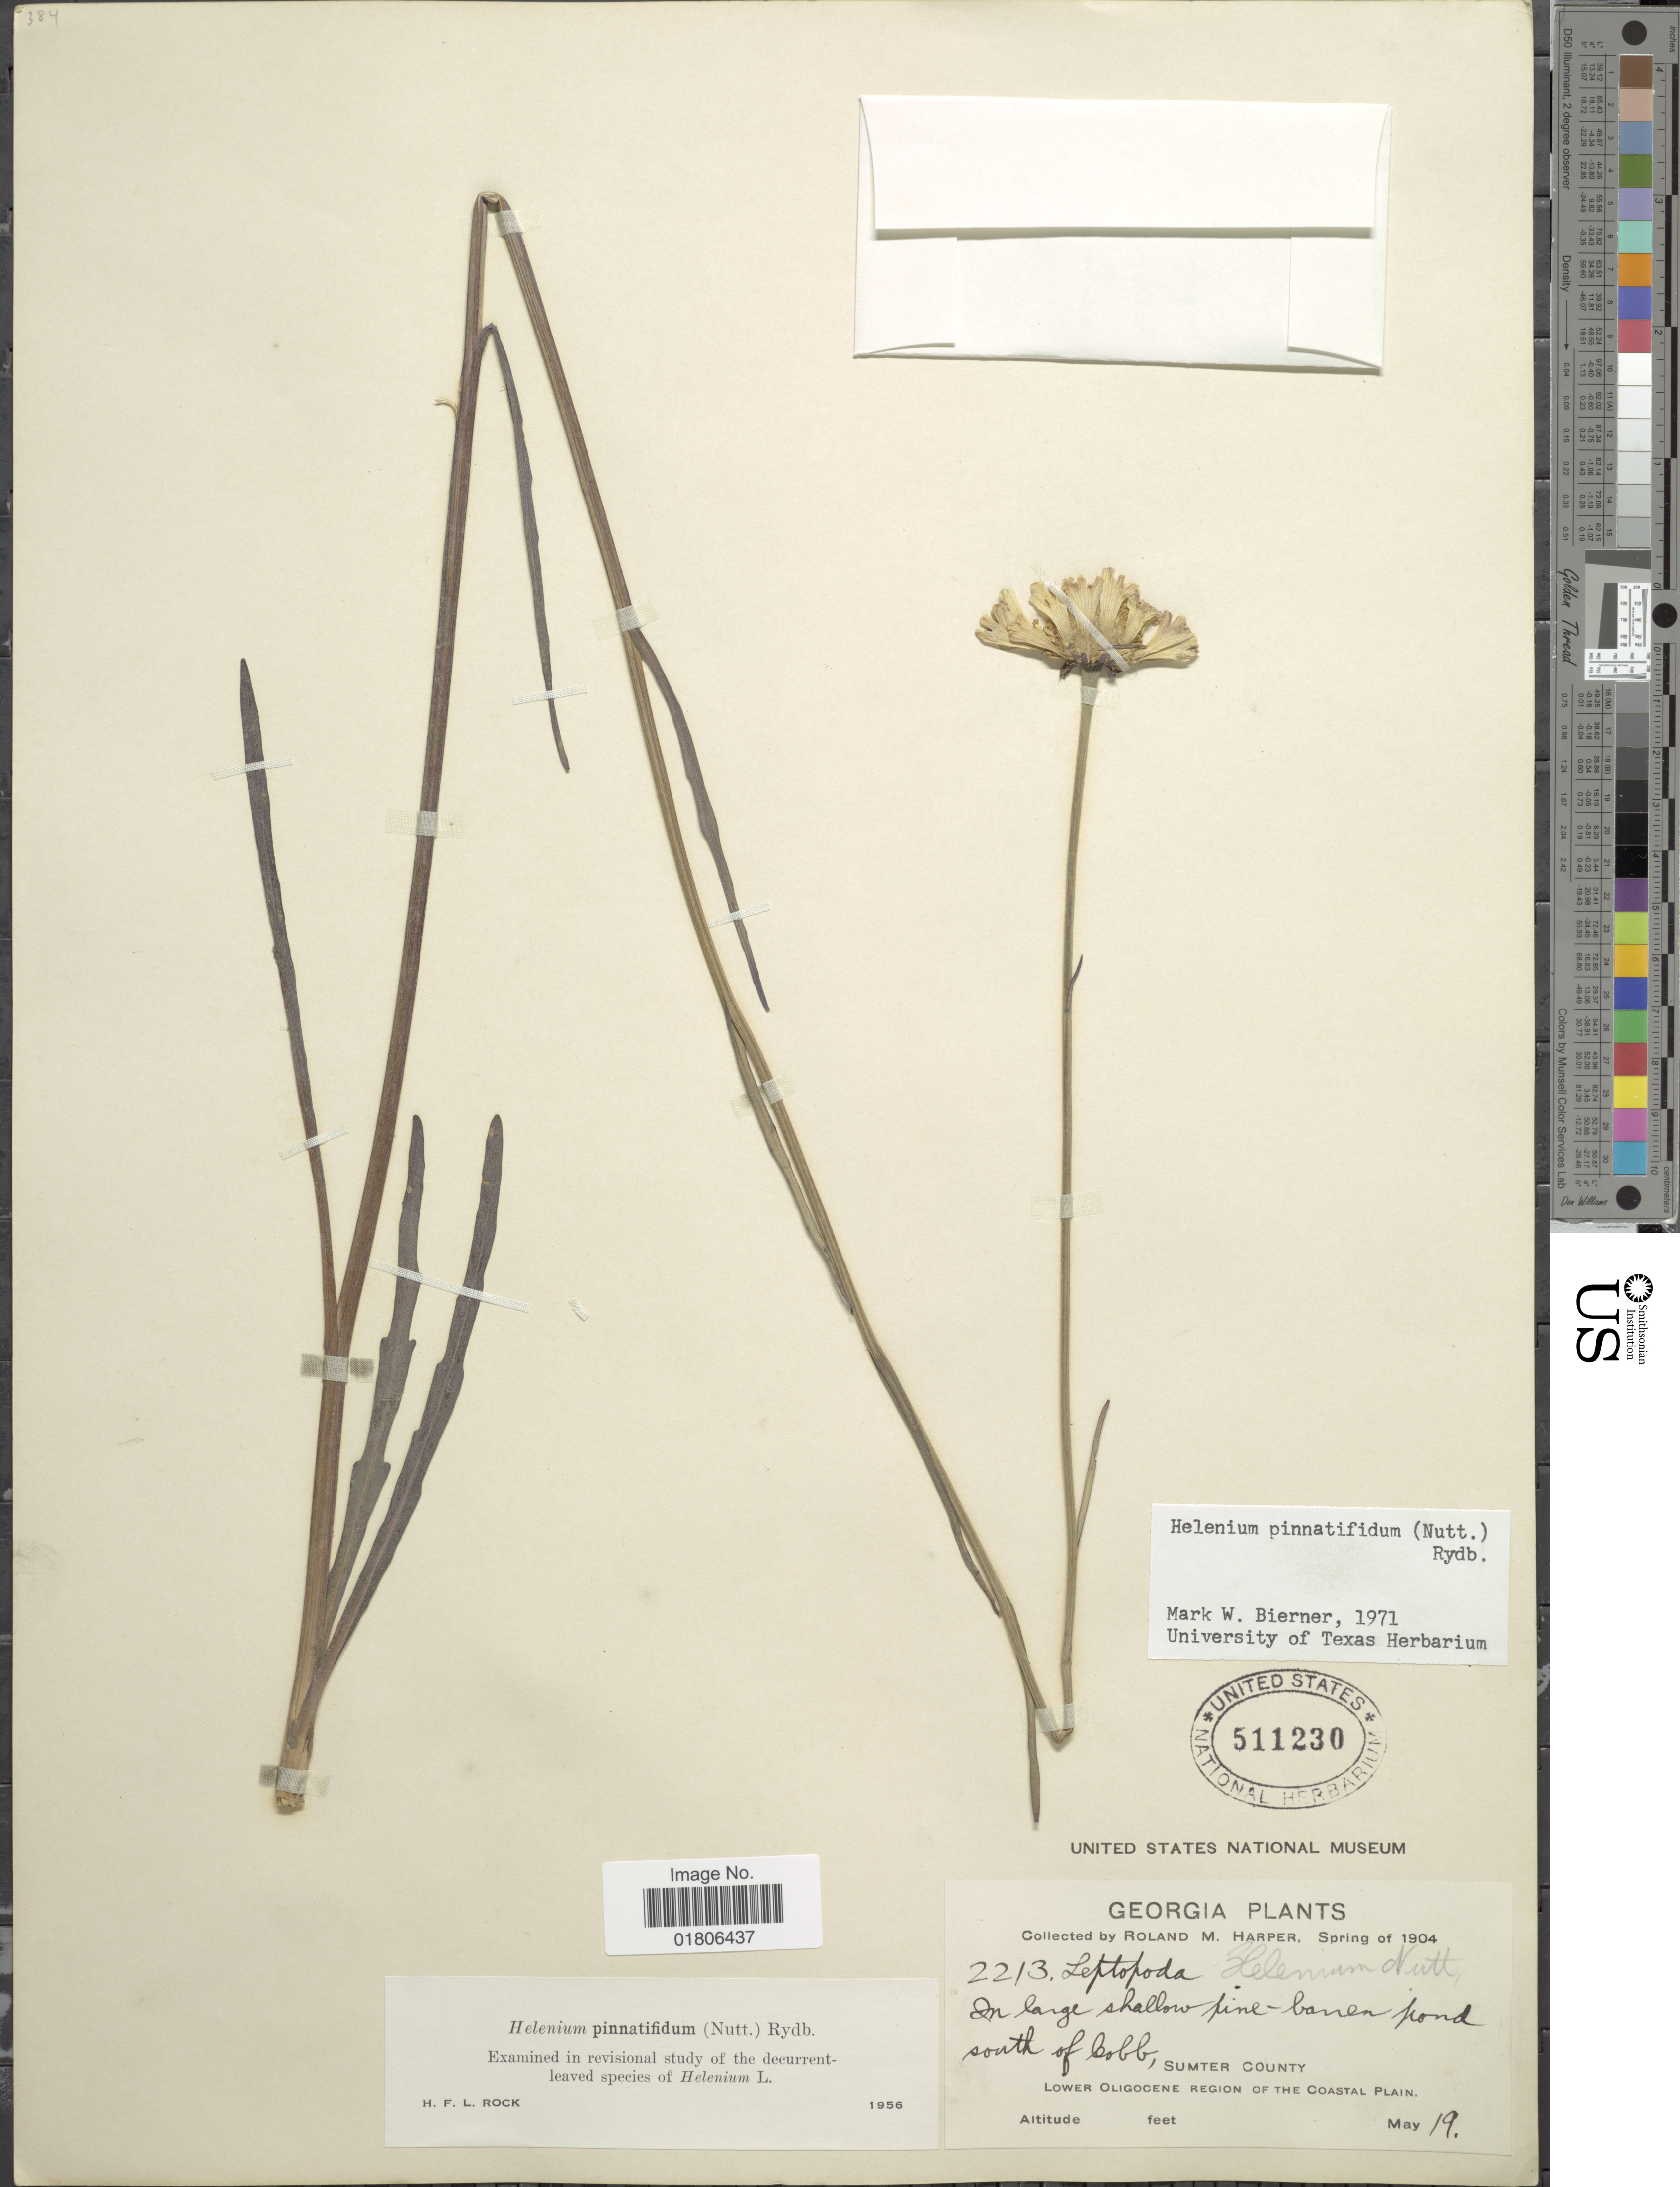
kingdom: Plantae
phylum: Tracheophyta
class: Magnoliopsida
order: Asterales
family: Asteraceae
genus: Helenium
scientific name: Helenium pinnatifidum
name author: (Schwein. ex Nutt.) Rydb.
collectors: R. M. Harper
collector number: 2213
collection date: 1904-05-19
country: United States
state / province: Georgia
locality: In large shallow pine-barren pond south of Cobb, Sumter County, Lower Oligocene Region of the Coastal Plain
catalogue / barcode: US 511230